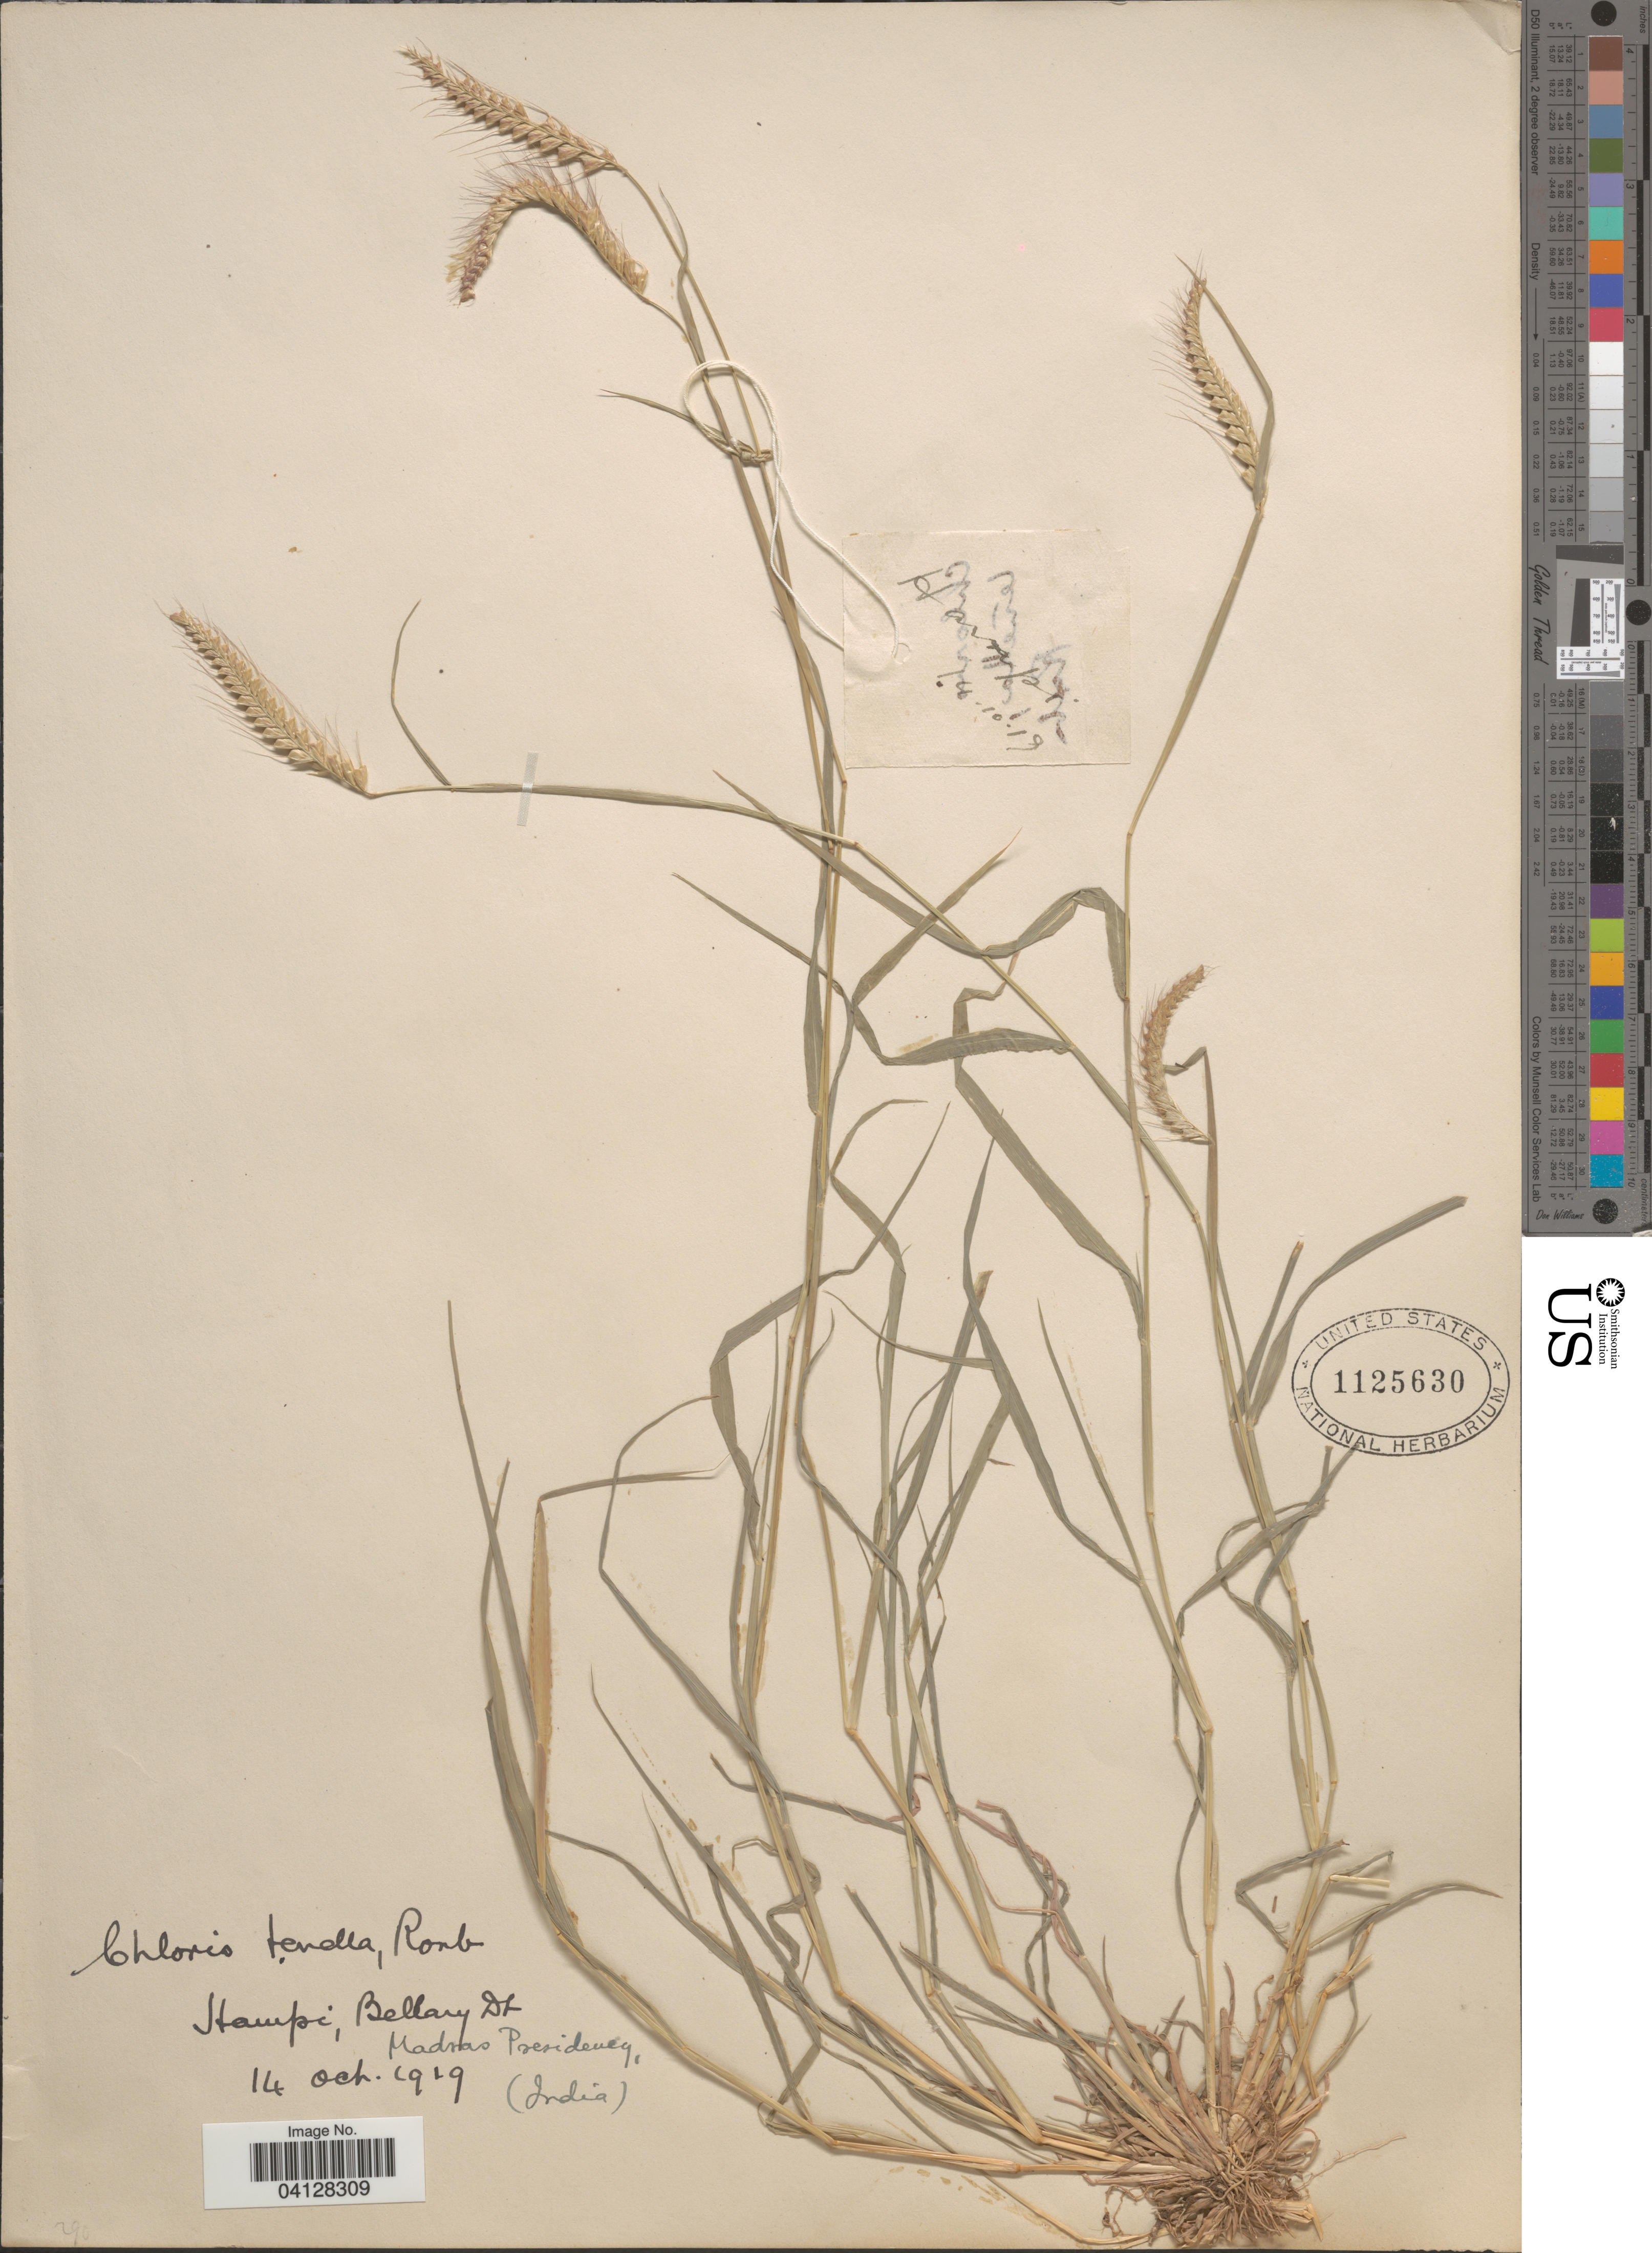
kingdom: Plantae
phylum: Tracheophyta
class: Liliopsida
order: Poales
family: Poaceae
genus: Chloris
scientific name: Chloris tenella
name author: J. Koenig ex Roxb.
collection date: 1929-10-14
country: India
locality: Hampi, Bellary Dt Madras Presidency.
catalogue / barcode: US 1125630